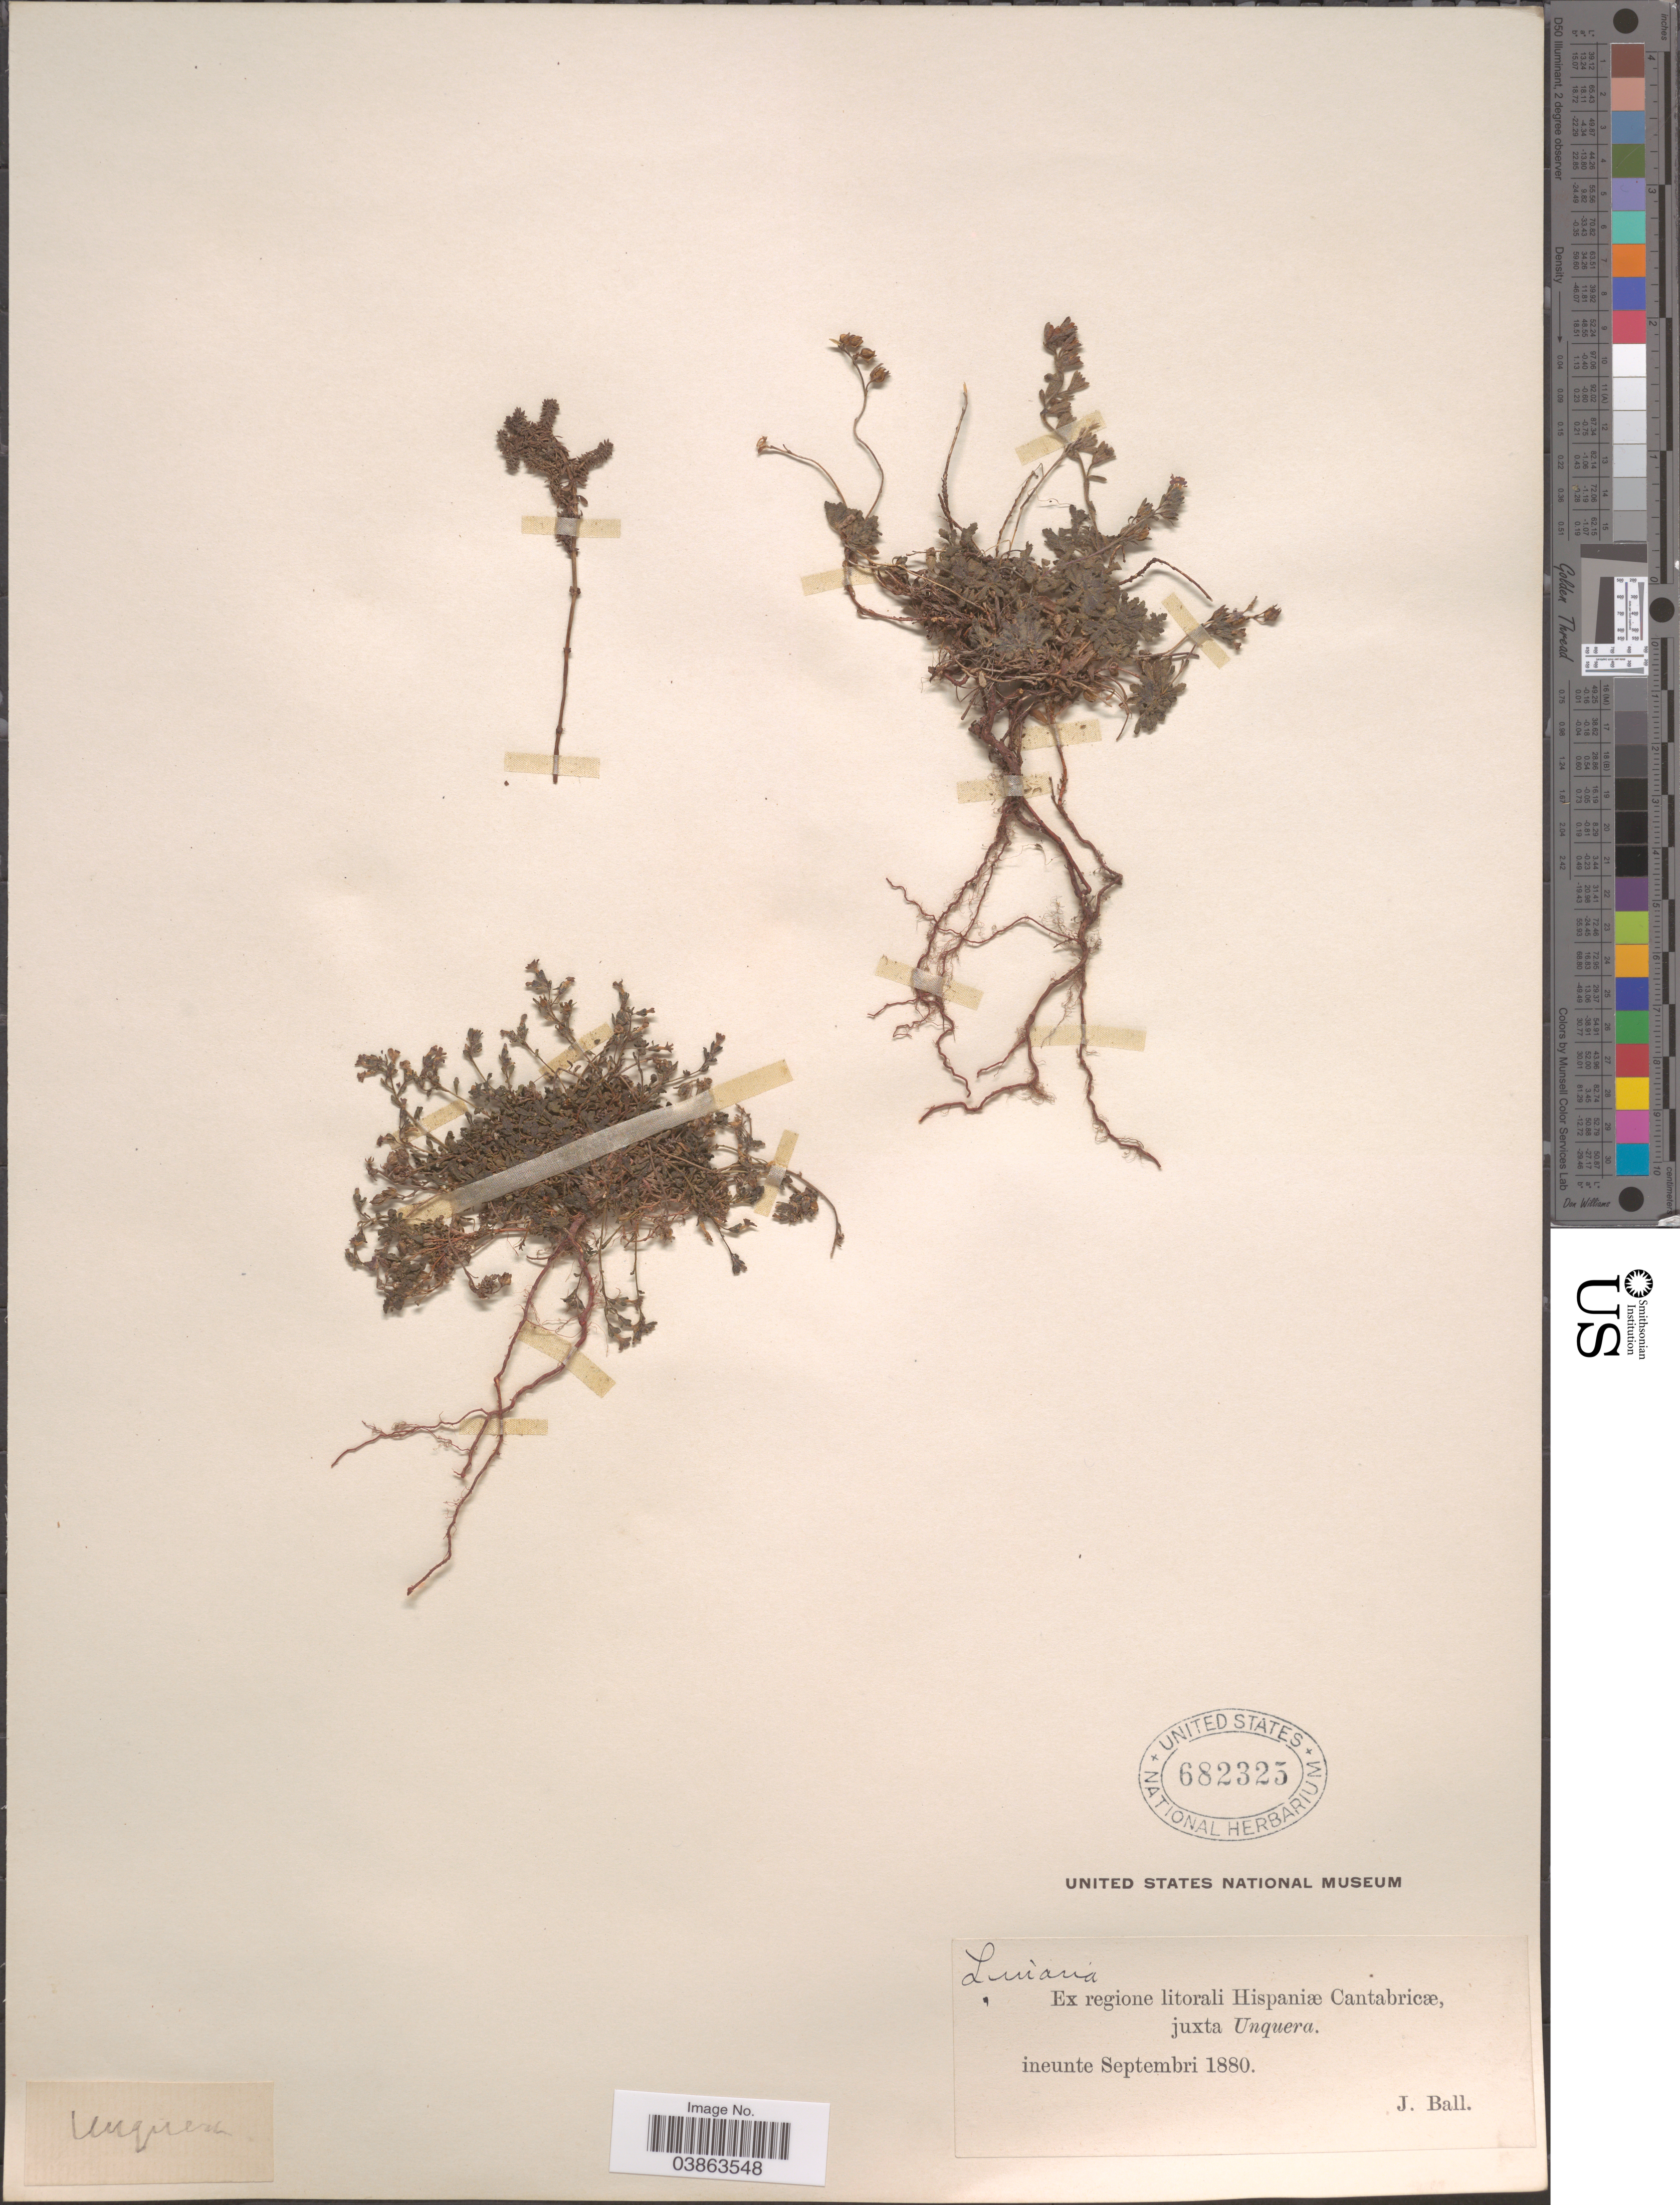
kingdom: Plantae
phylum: Tracheophyta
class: Magnoliopsida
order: Lamiales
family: Plantaginaceae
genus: Linaria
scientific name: Linaria sp.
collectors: J. Ball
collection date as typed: ineunte Septembri 1880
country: Spain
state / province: Cantabria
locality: Ex regione litorali Hispaniae Cantabricae, juxta Unquera.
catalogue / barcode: US 682325